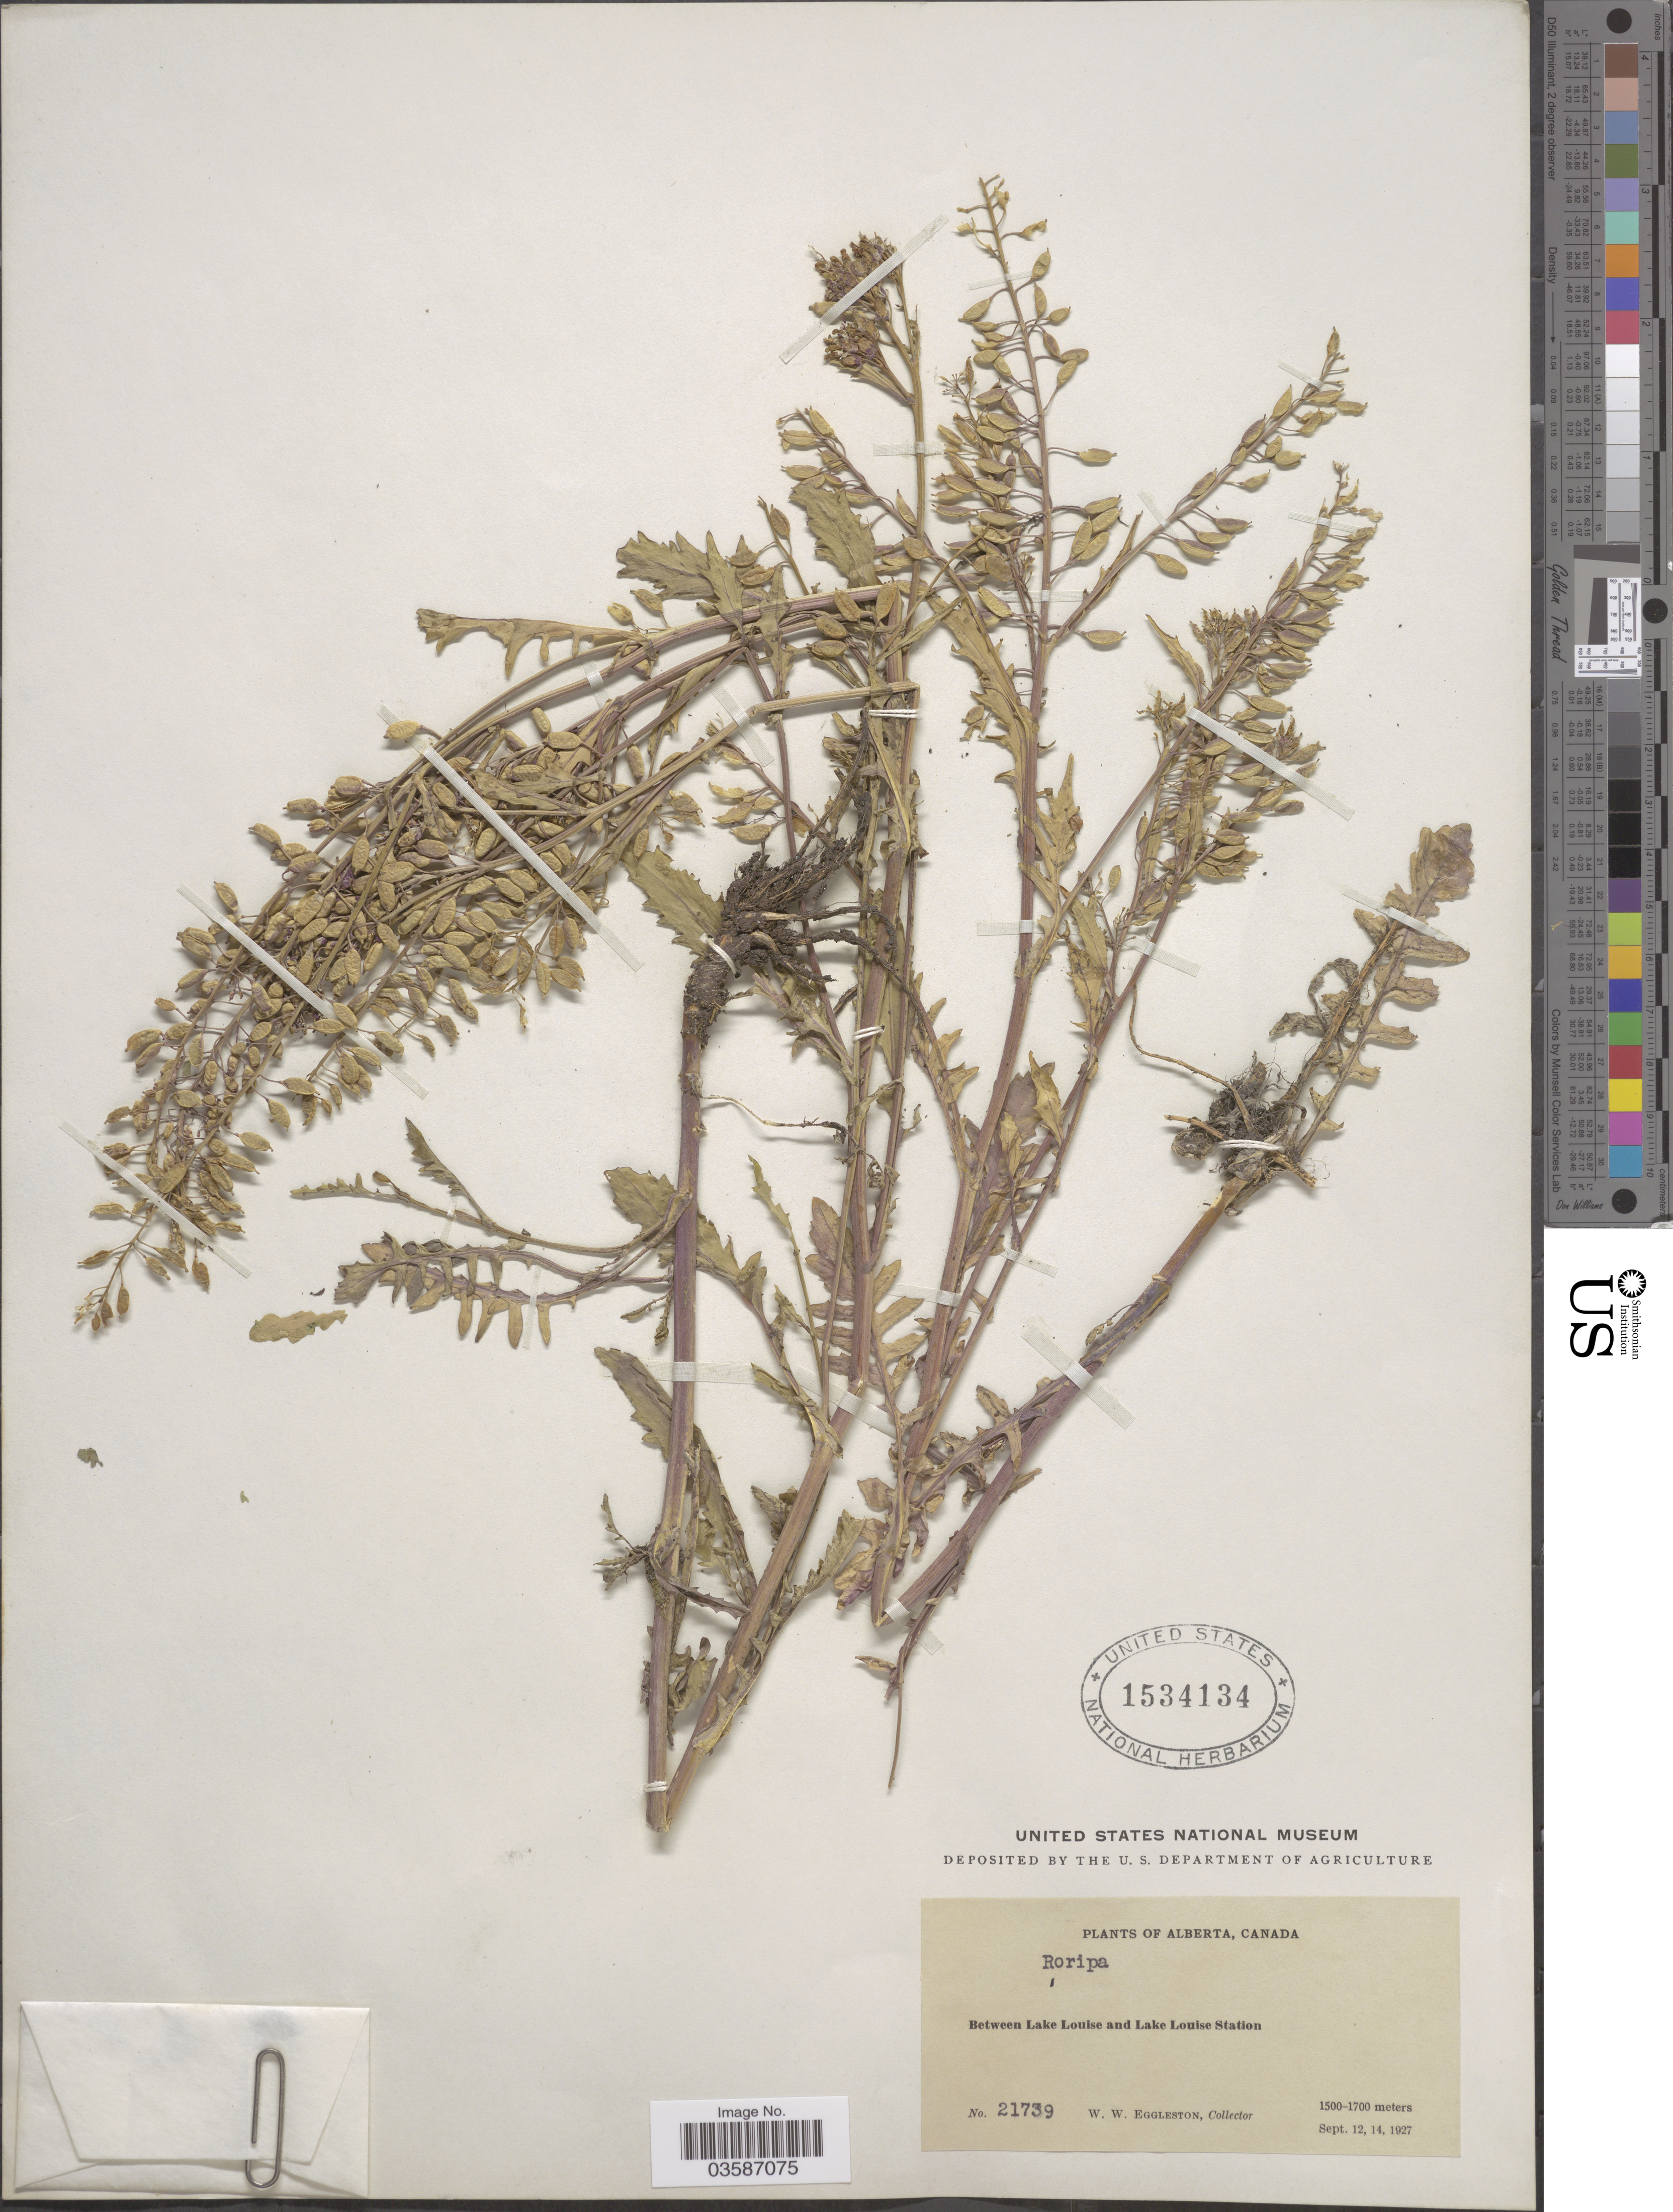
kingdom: Plantae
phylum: Tracheophyta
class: Magnoliopsida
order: Brassicales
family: Brassicaceae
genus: Rorippa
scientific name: Rorippa islandica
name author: (Oeder) Borbás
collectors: W. W. Eggleston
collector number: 21739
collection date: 1927-09-12/1927-09-14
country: Canada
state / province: Alberta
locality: Between Lake Louise and Lake Louise Station.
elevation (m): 1500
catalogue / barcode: US 1534134